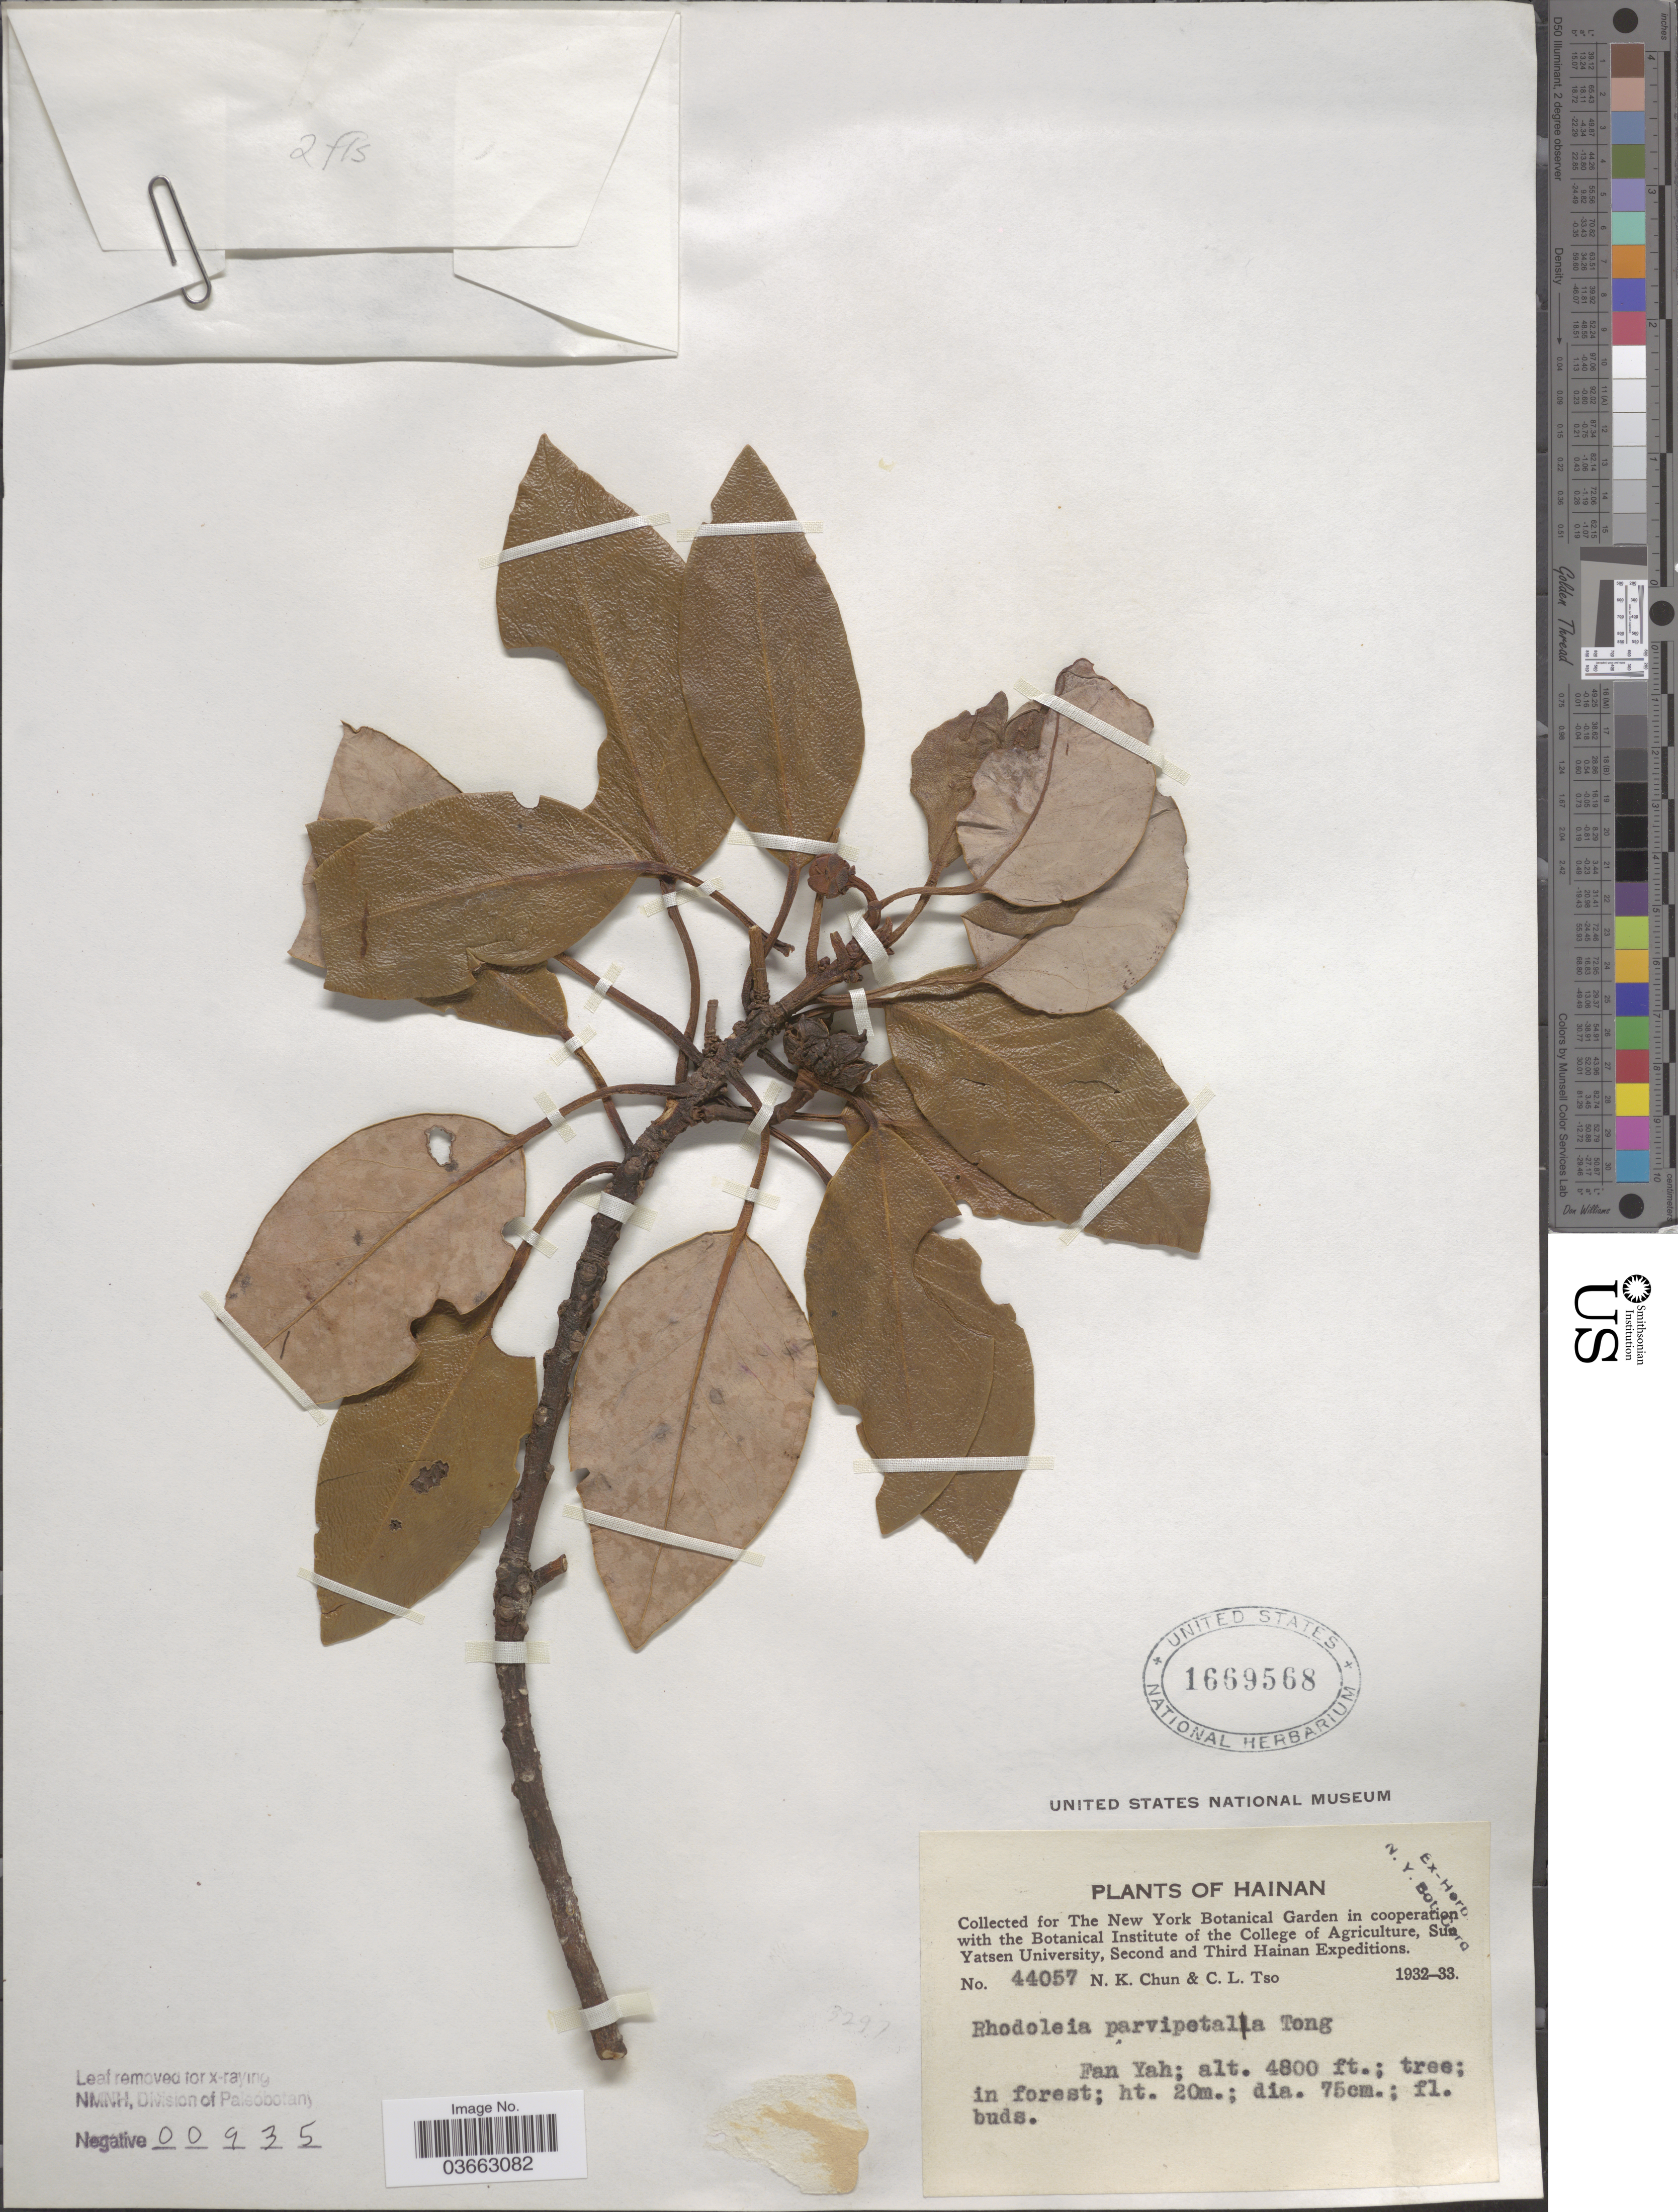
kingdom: Plantae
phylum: Tracheophyta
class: Magnoliopsida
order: Saxifragales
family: Hamamelidaceae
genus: Rhodoleia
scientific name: Rhodoleia parvipetala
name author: Tong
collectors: N. K. Chun & C. Tso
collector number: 44057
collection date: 1932/1933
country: China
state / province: Hainan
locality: Fan Yah.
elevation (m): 1463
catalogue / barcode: US 1669568